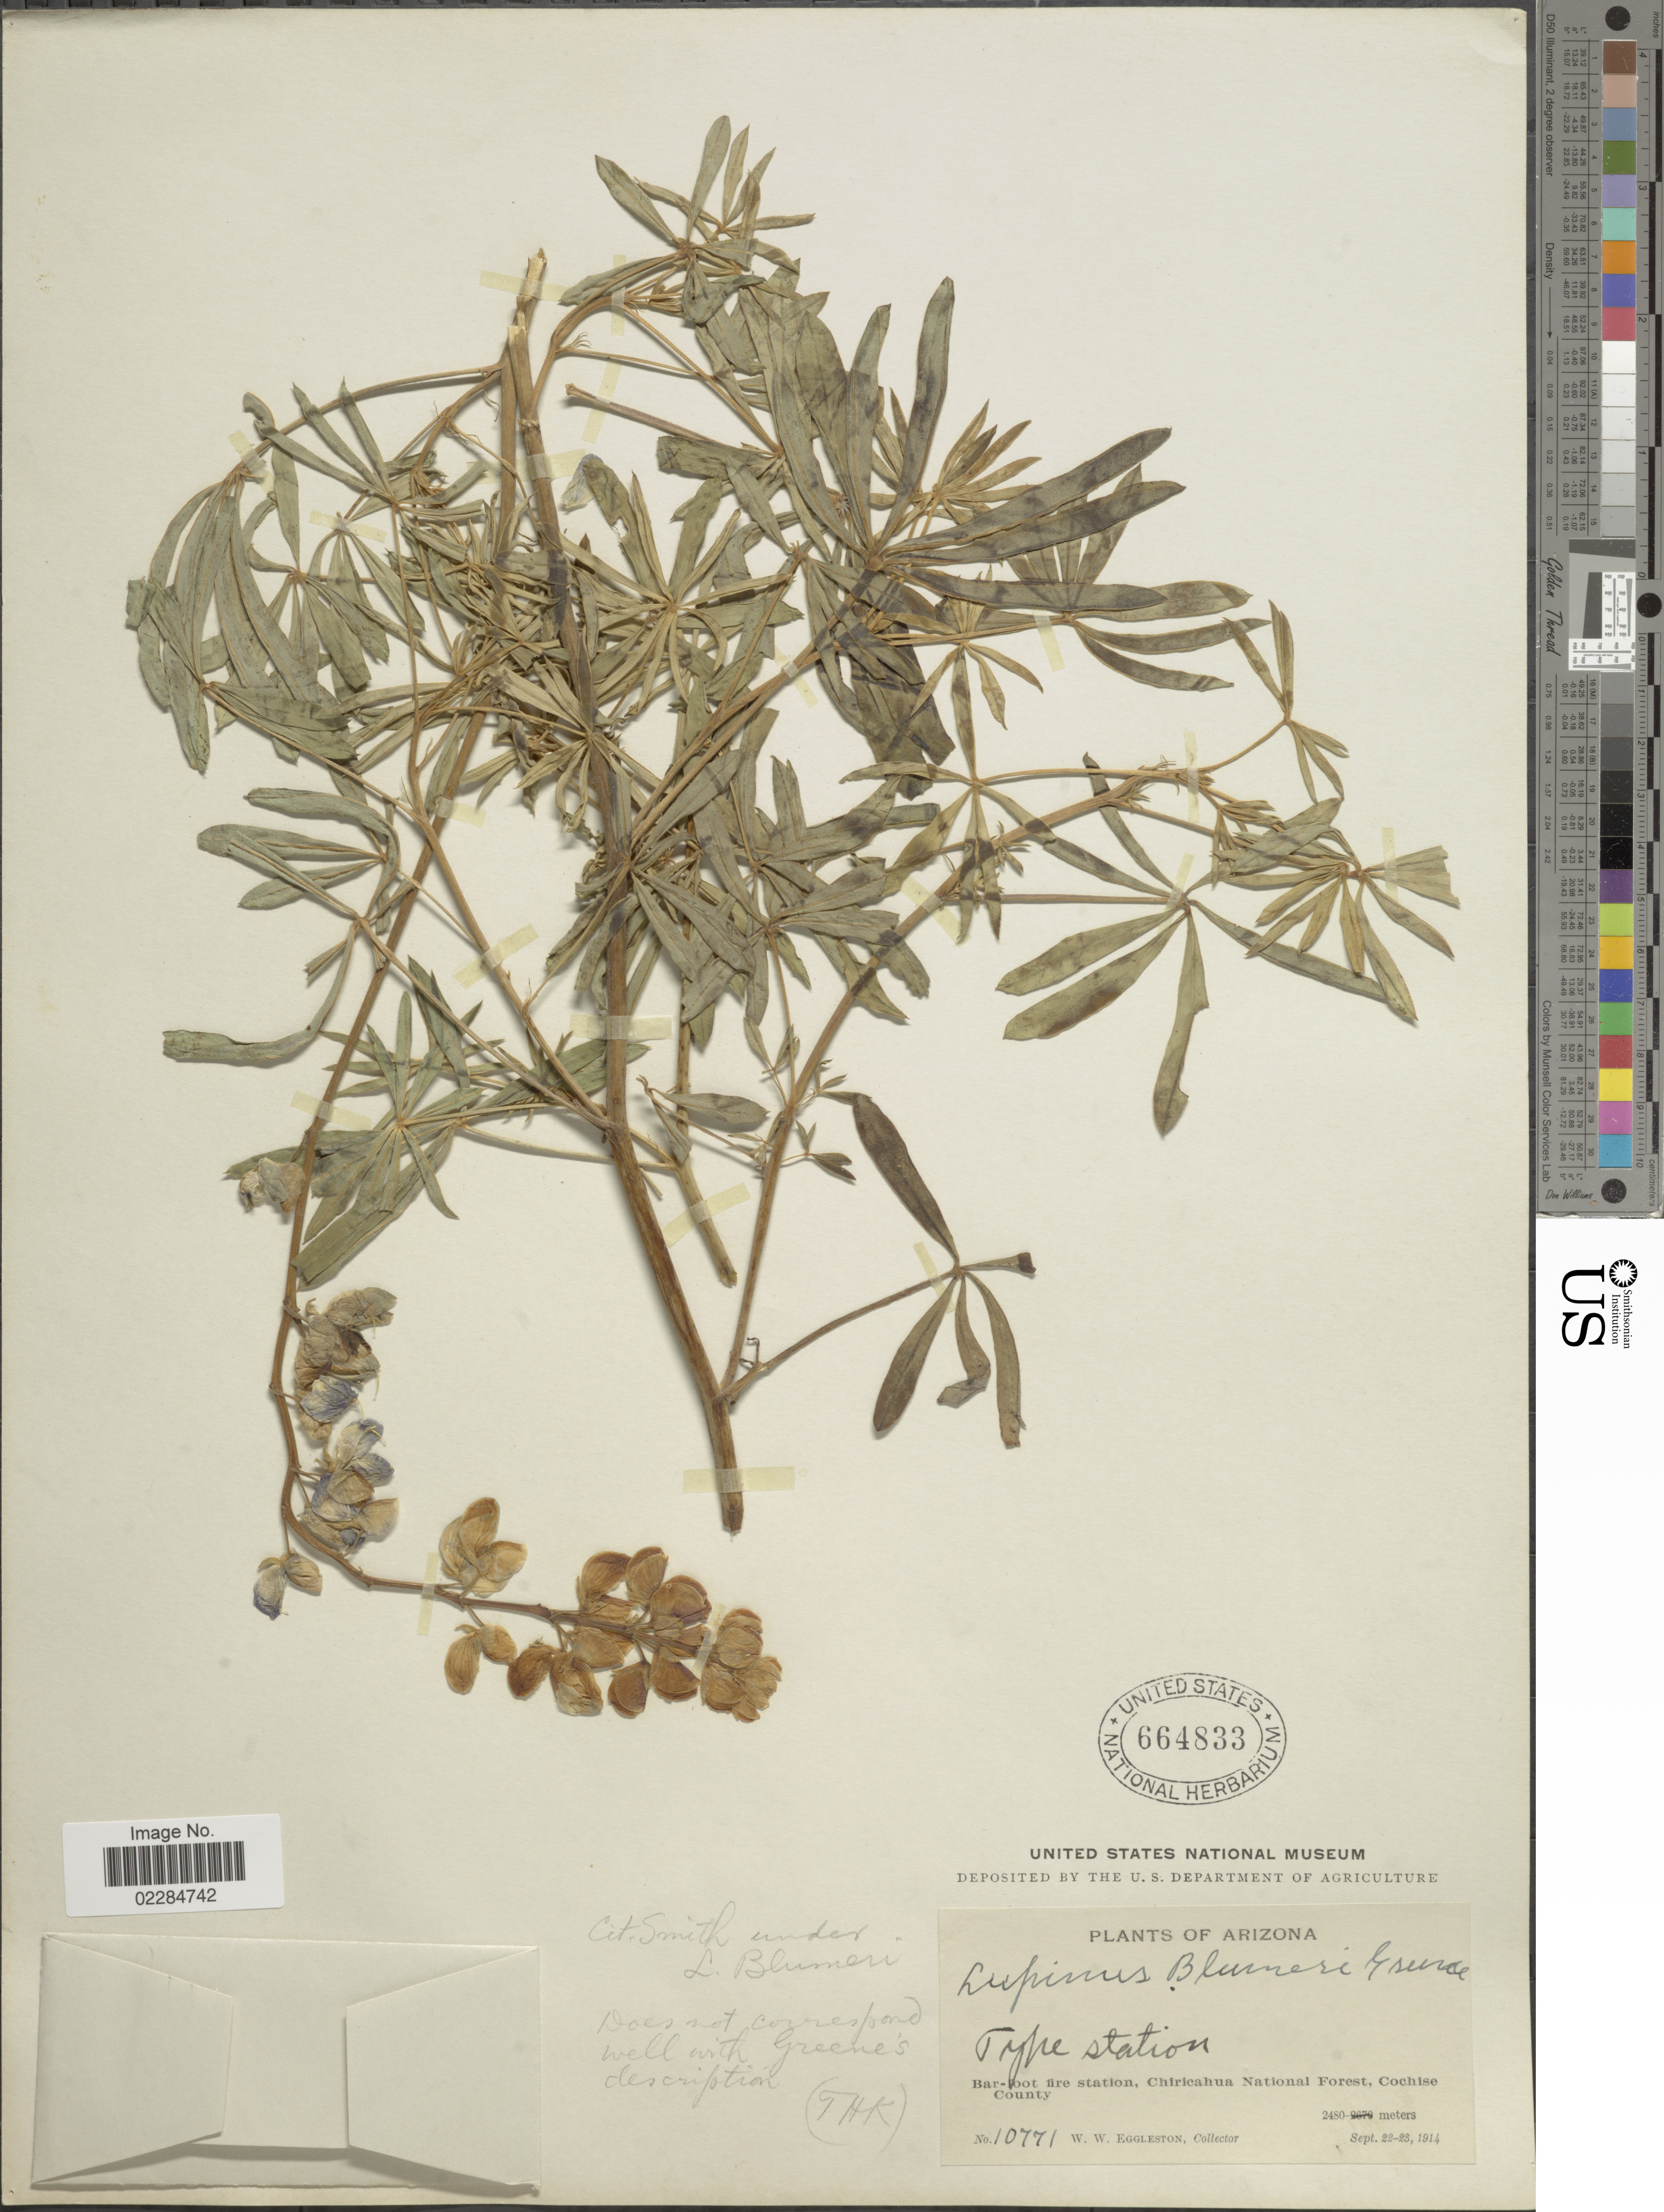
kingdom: Plantae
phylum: Tracheophyta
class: Magnoliopsida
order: Fabales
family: Fabaceae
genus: Lupinus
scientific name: Lupinus blumeri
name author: Greene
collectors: W. W. Eggleston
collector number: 10771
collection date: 1914-09-22/1914-09-23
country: United States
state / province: Arizona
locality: Type Station. Bar- foot fire station, Chiricahua National Forest, Cochise County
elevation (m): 2480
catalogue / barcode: US 664833